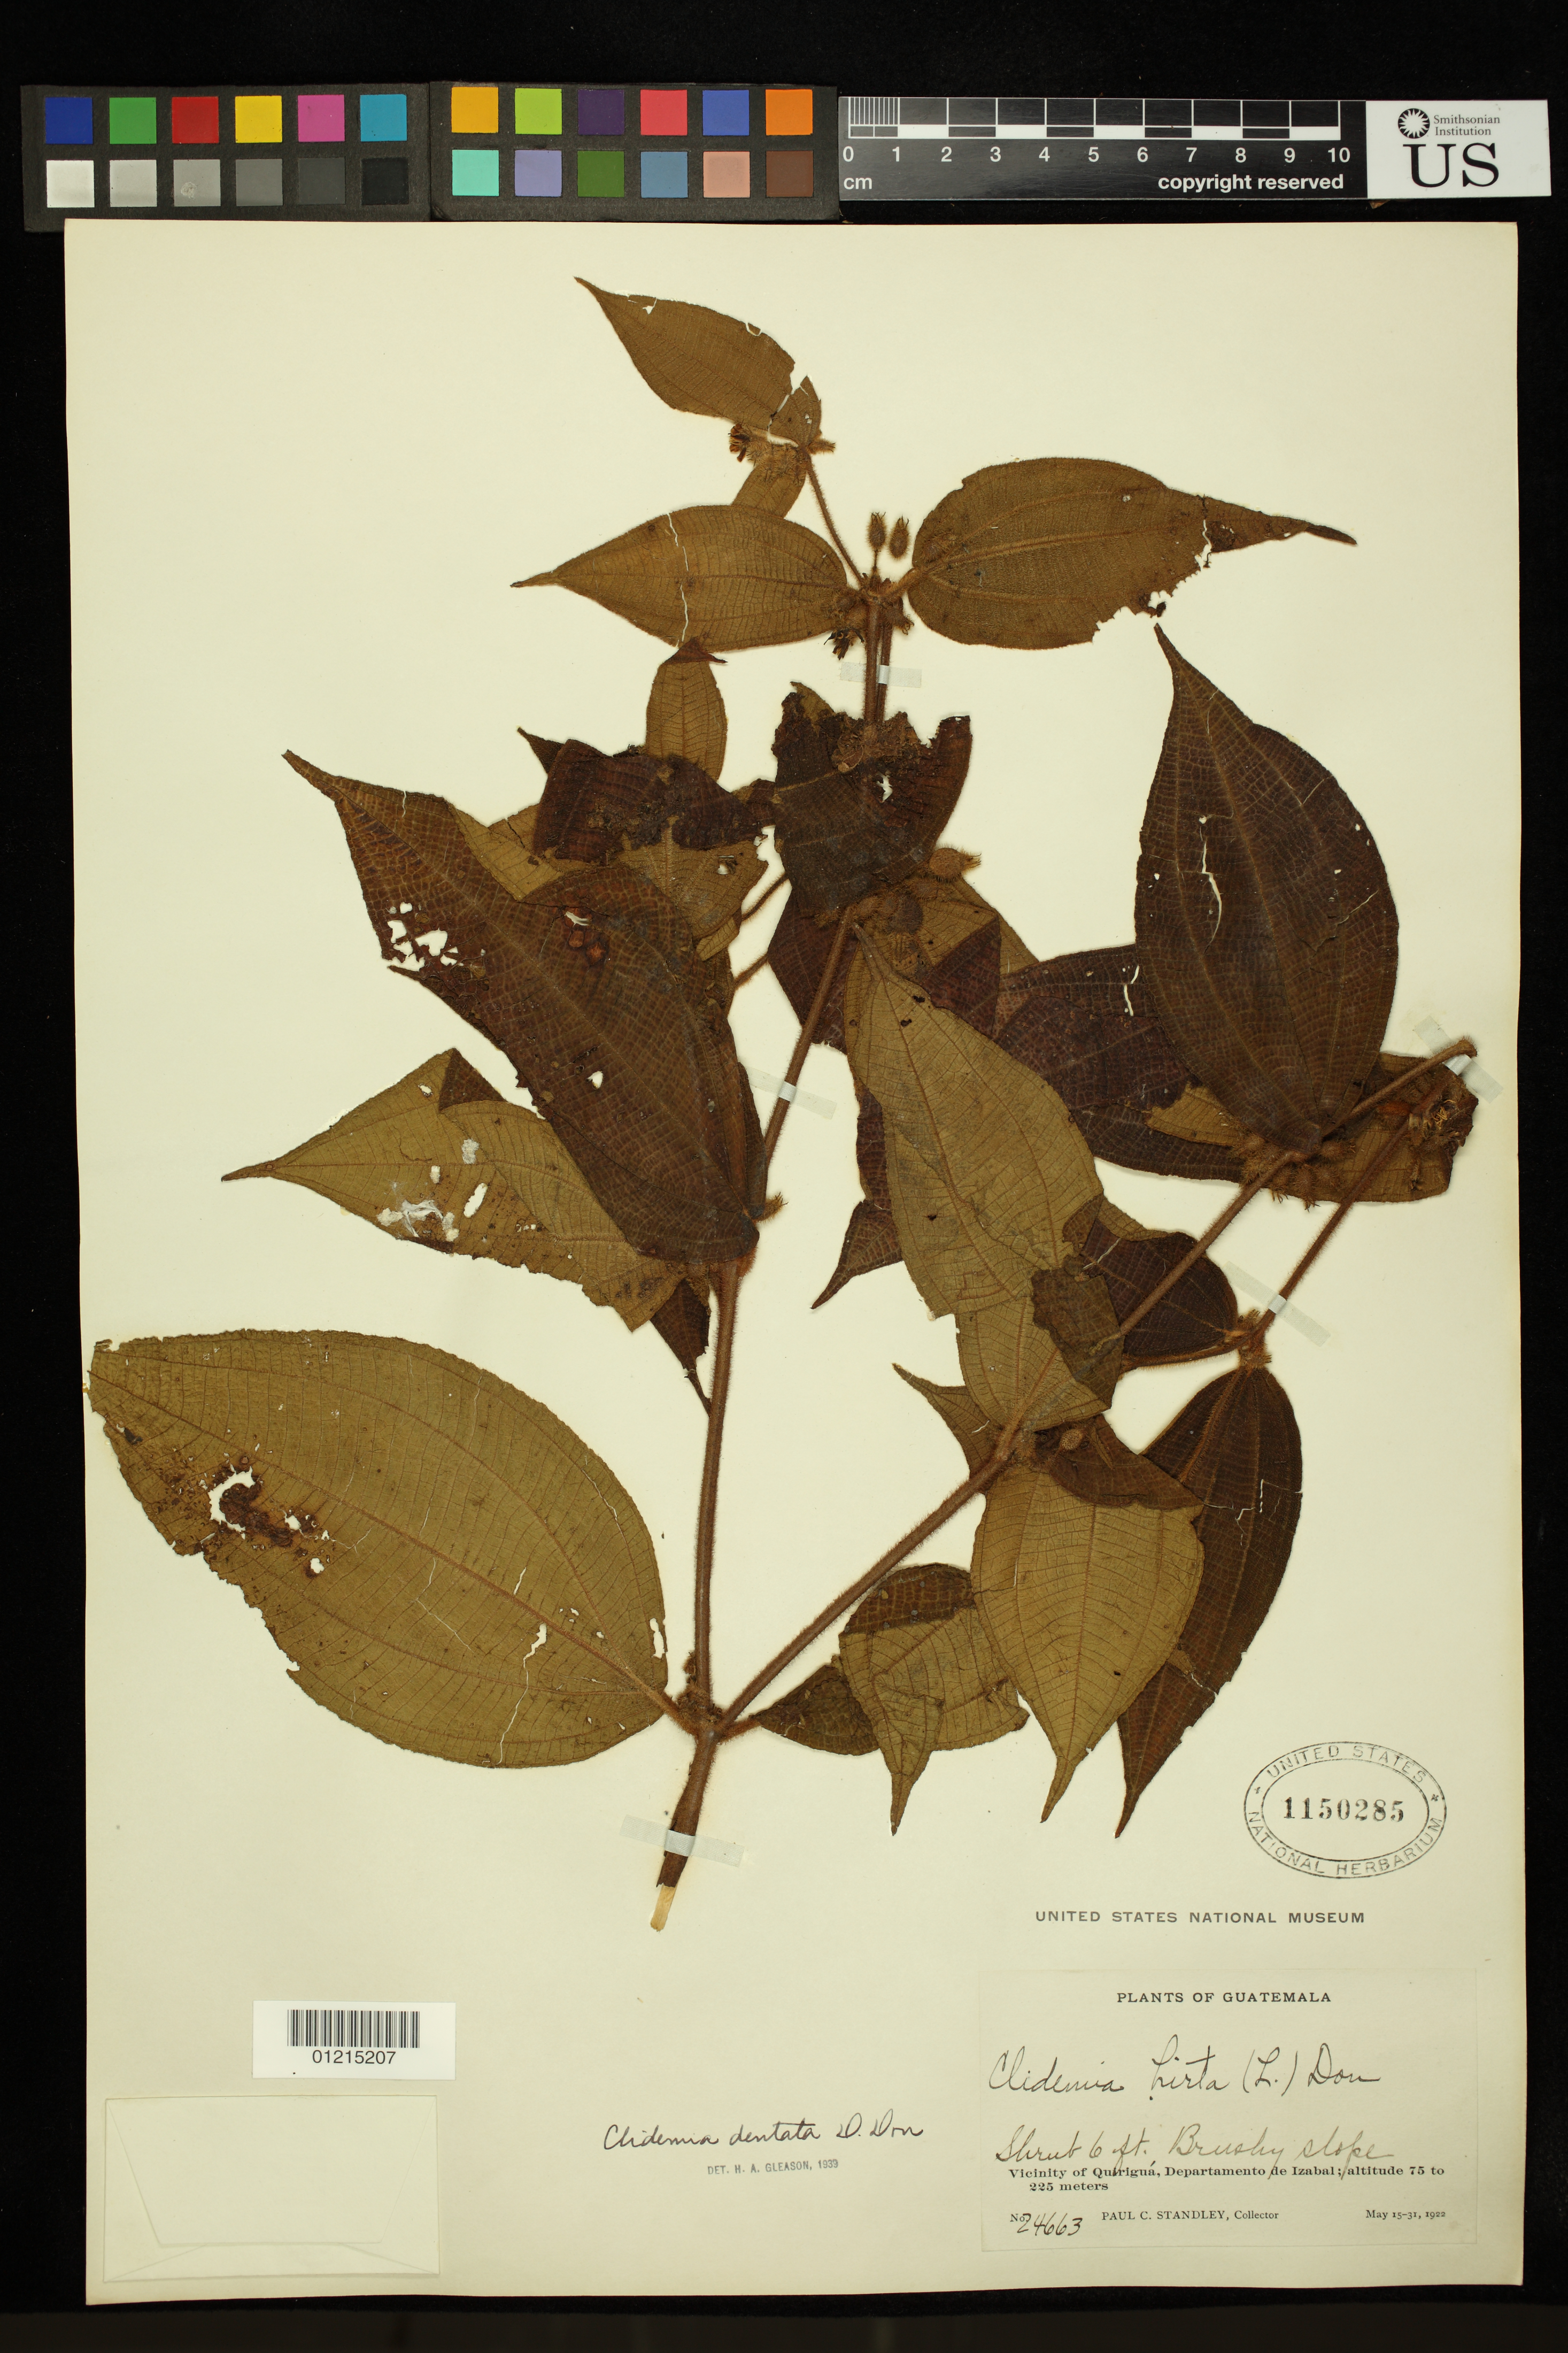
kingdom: Plantae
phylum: Tracheophyta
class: Magnoliopsida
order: Myrtales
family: Melastomataceae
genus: Clidemia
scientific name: Clidemia dentata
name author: D. Don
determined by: Gleason, H. A.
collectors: P. C. Standley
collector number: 24663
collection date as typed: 15 May 1922 to 31 Mar 1922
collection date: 1922-03-31/1922-05-15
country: Guatemala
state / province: Izabal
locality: Vicinity of Quiriguá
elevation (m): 75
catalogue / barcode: US 1150285